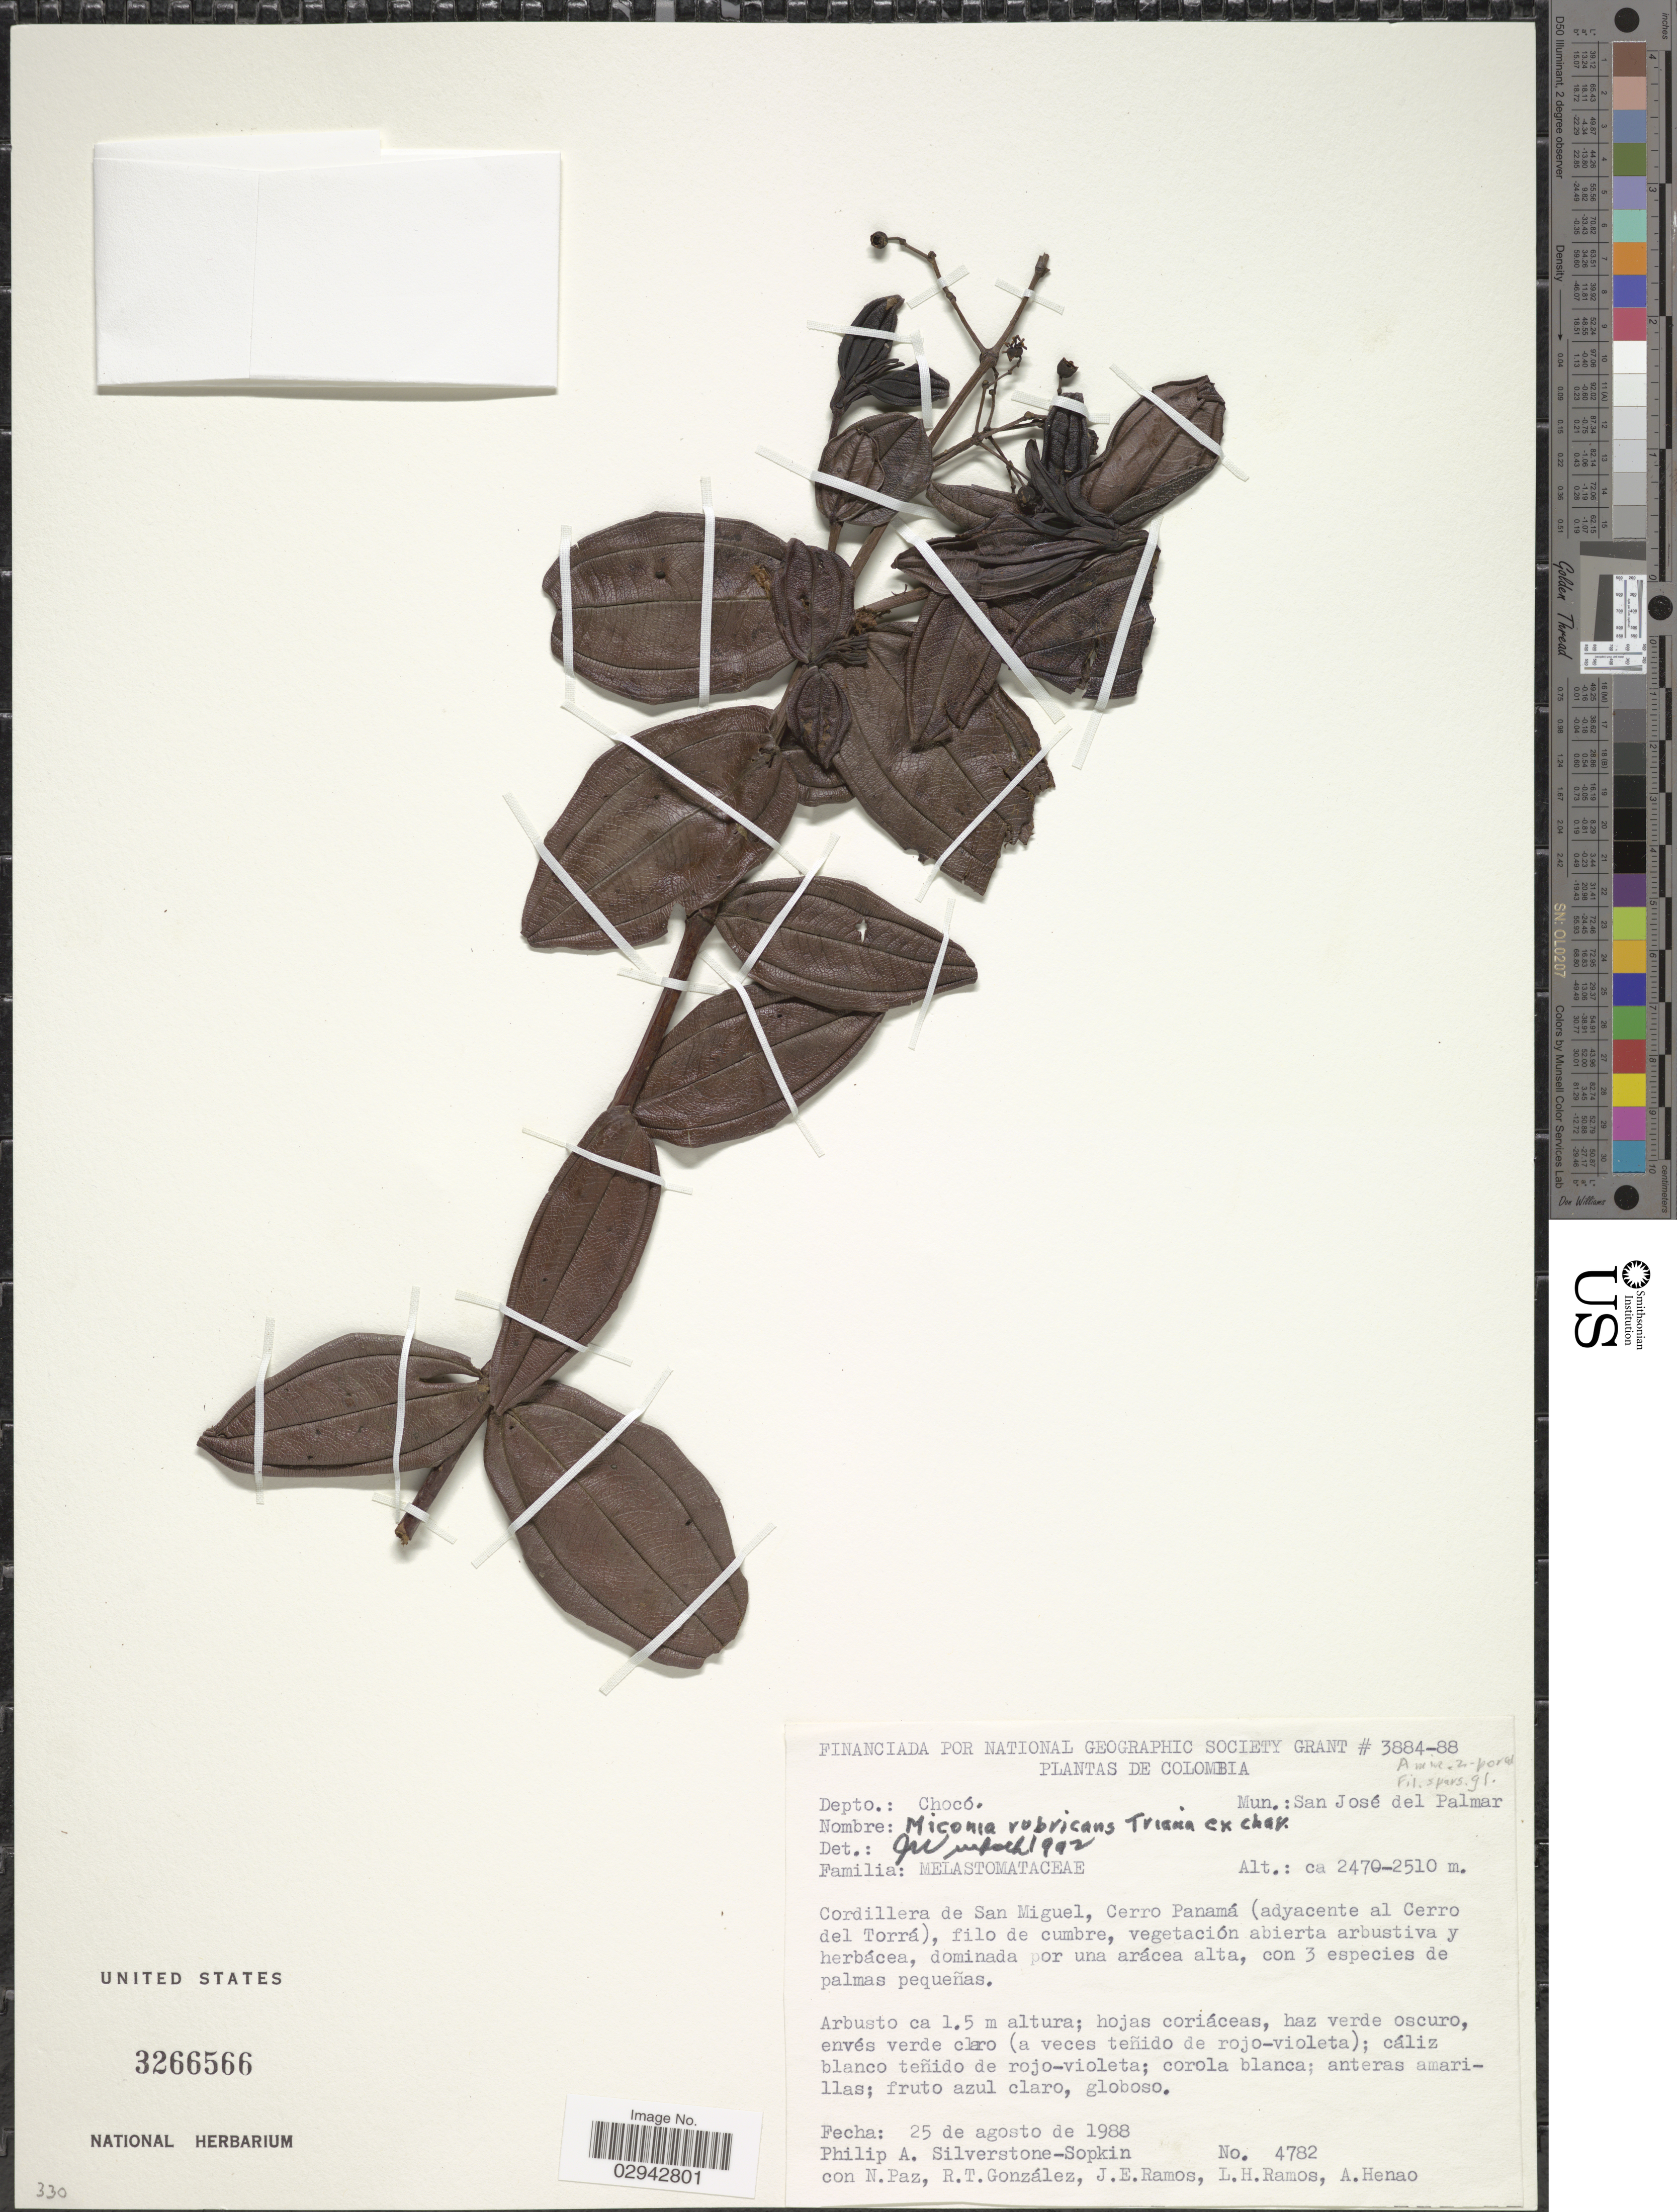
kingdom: Plantae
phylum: Tracheophyta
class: Magnoliopsida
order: Myrtales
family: Melastomataceae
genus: Miconia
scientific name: Miconia rufescens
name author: (Aubl.) DC.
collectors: P. A. Silverstone-Sopkin, N. Paz, R. Gonzalez, J. E. Ramos & et al.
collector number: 4782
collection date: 1988-08-25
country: Colombia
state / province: Chocó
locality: Depto.: Chocó. Mun.: San José del Palmar. Cordillera de San Miguel, Cerro Panamá (adyacente al Cerro del Torrá).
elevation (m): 2470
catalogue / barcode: US 3266566